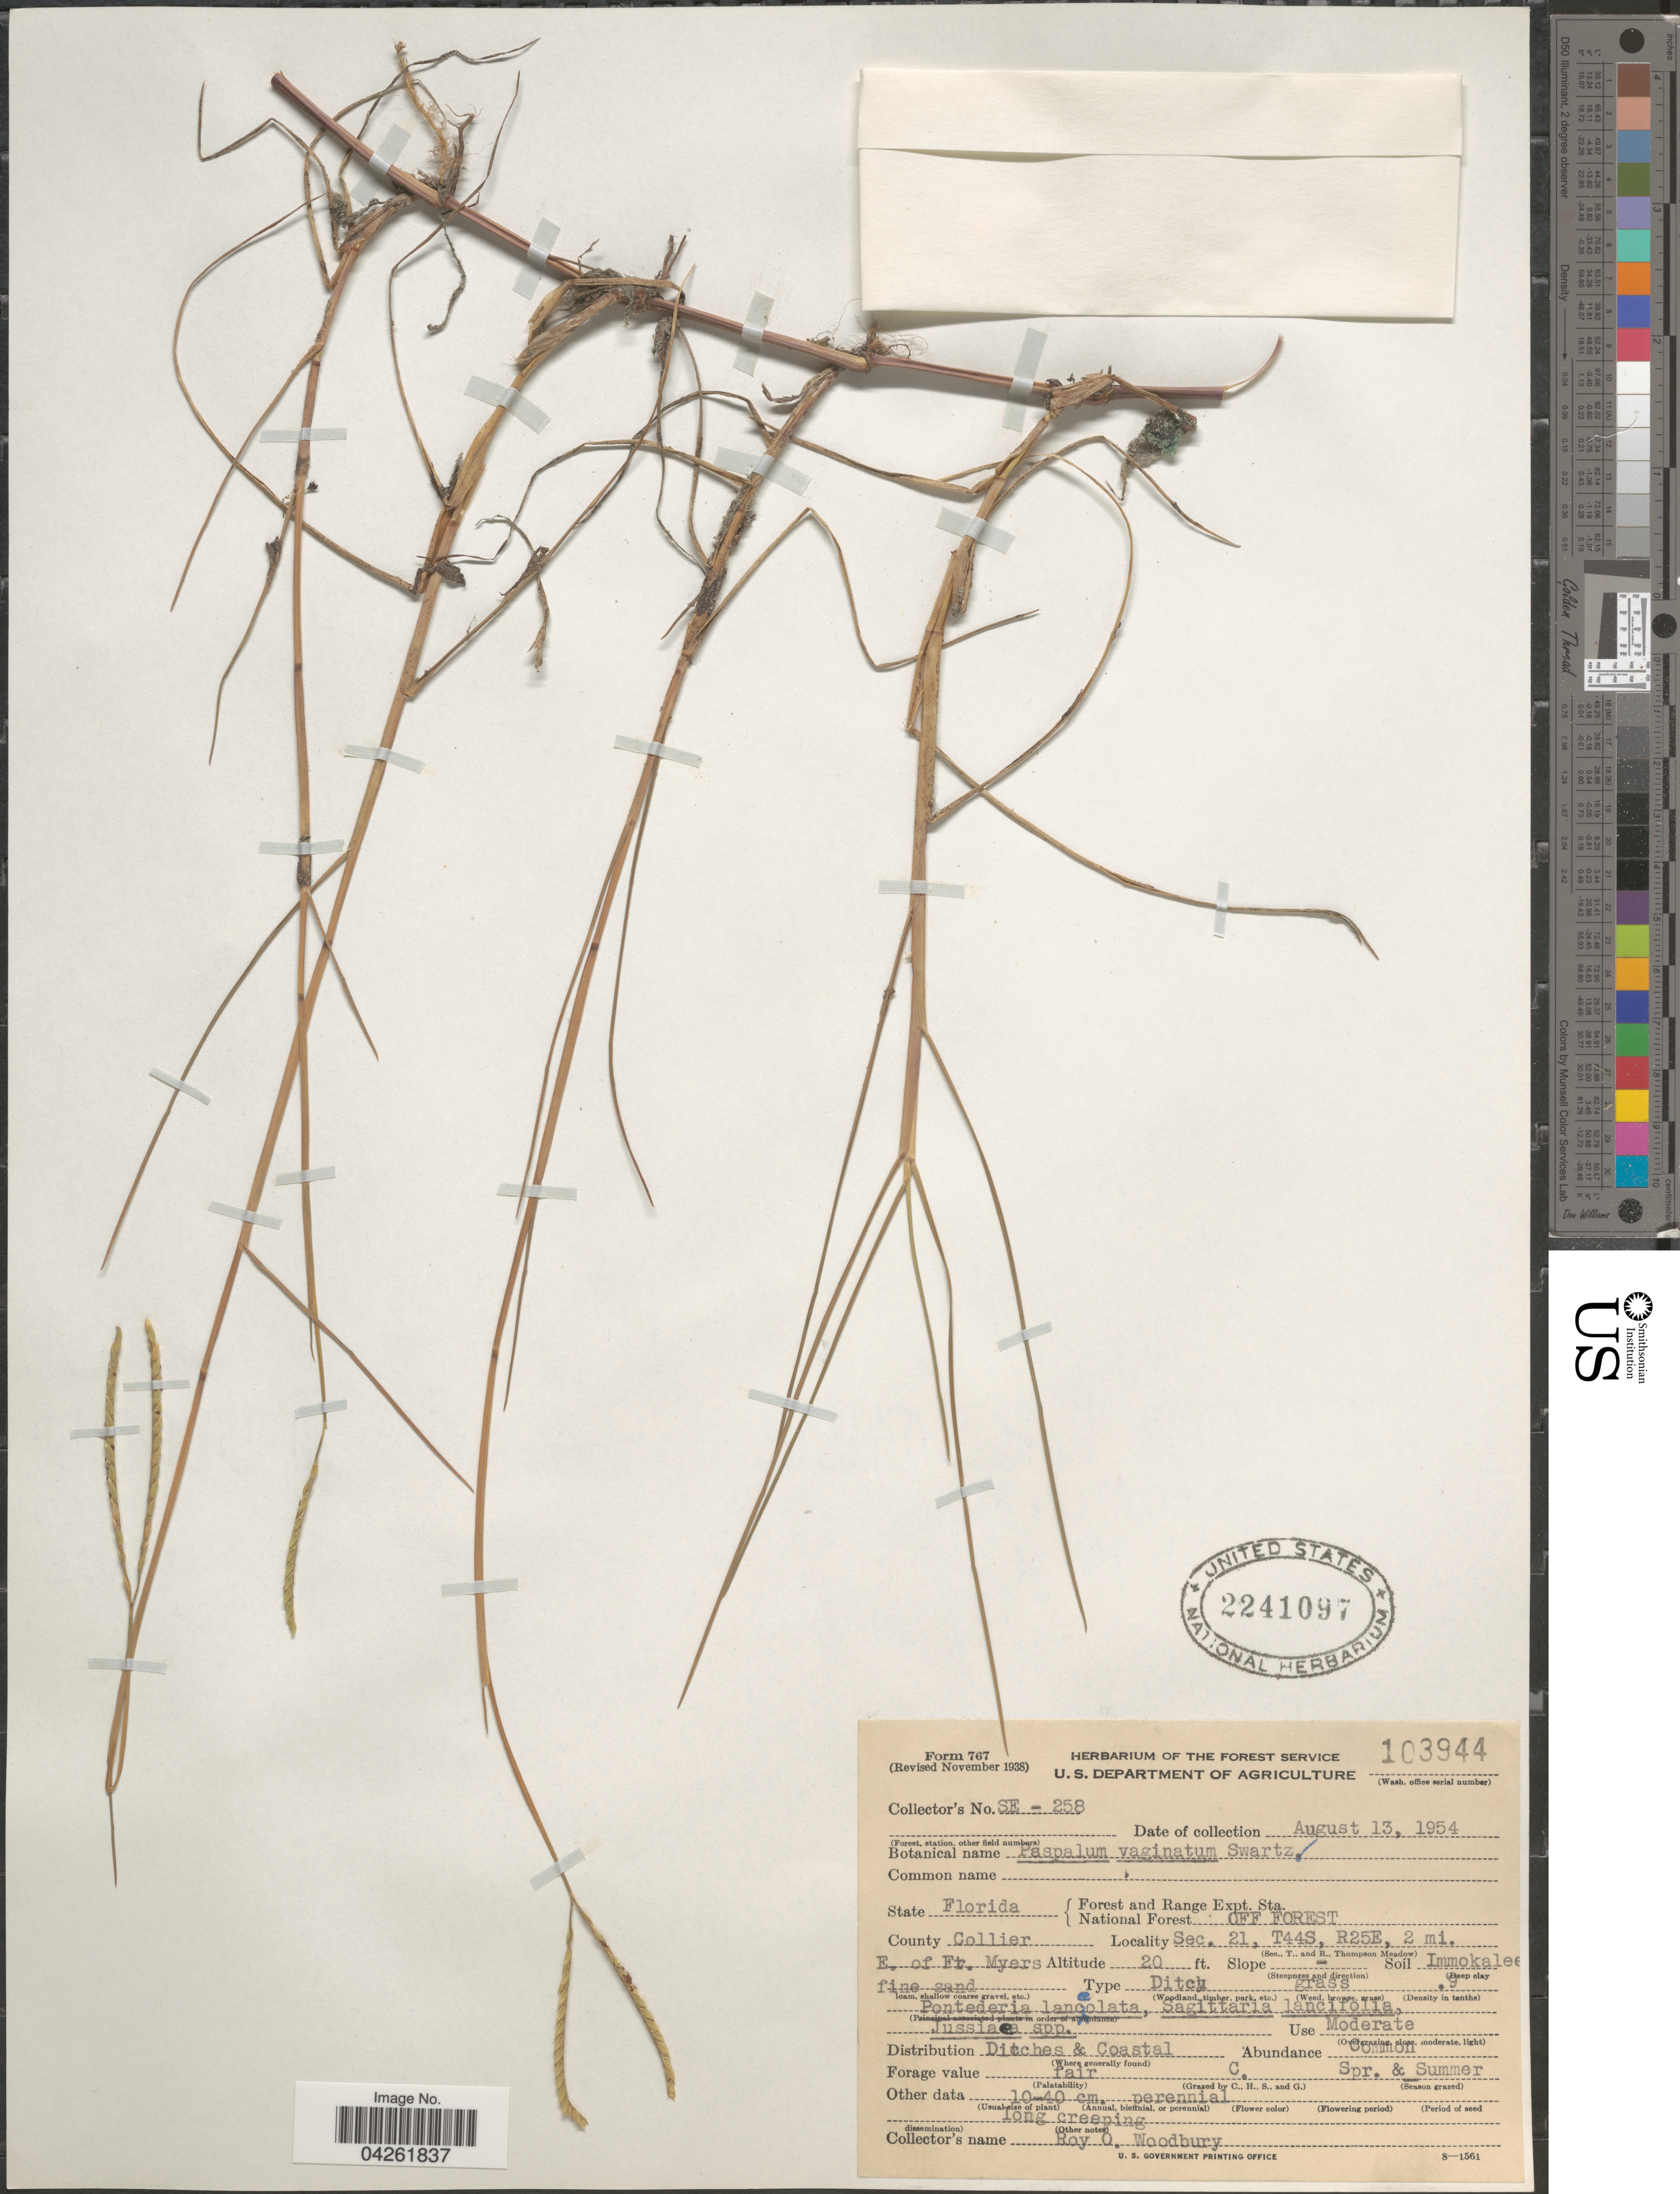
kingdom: Plantae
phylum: Tracheophyta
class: Liliopsida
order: Poales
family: Poaceae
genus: Paspalum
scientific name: Paspalum distichum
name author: L.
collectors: R. Woodbury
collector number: SE-258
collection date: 1954-08-13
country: United States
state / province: Florida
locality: Forest and Range Expt. Sta. National Forest Off Forest. County Colier. Sec. 21, T44S, R25E, 2 mi. E of Ft. Myers.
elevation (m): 6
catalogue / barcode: US 2241097